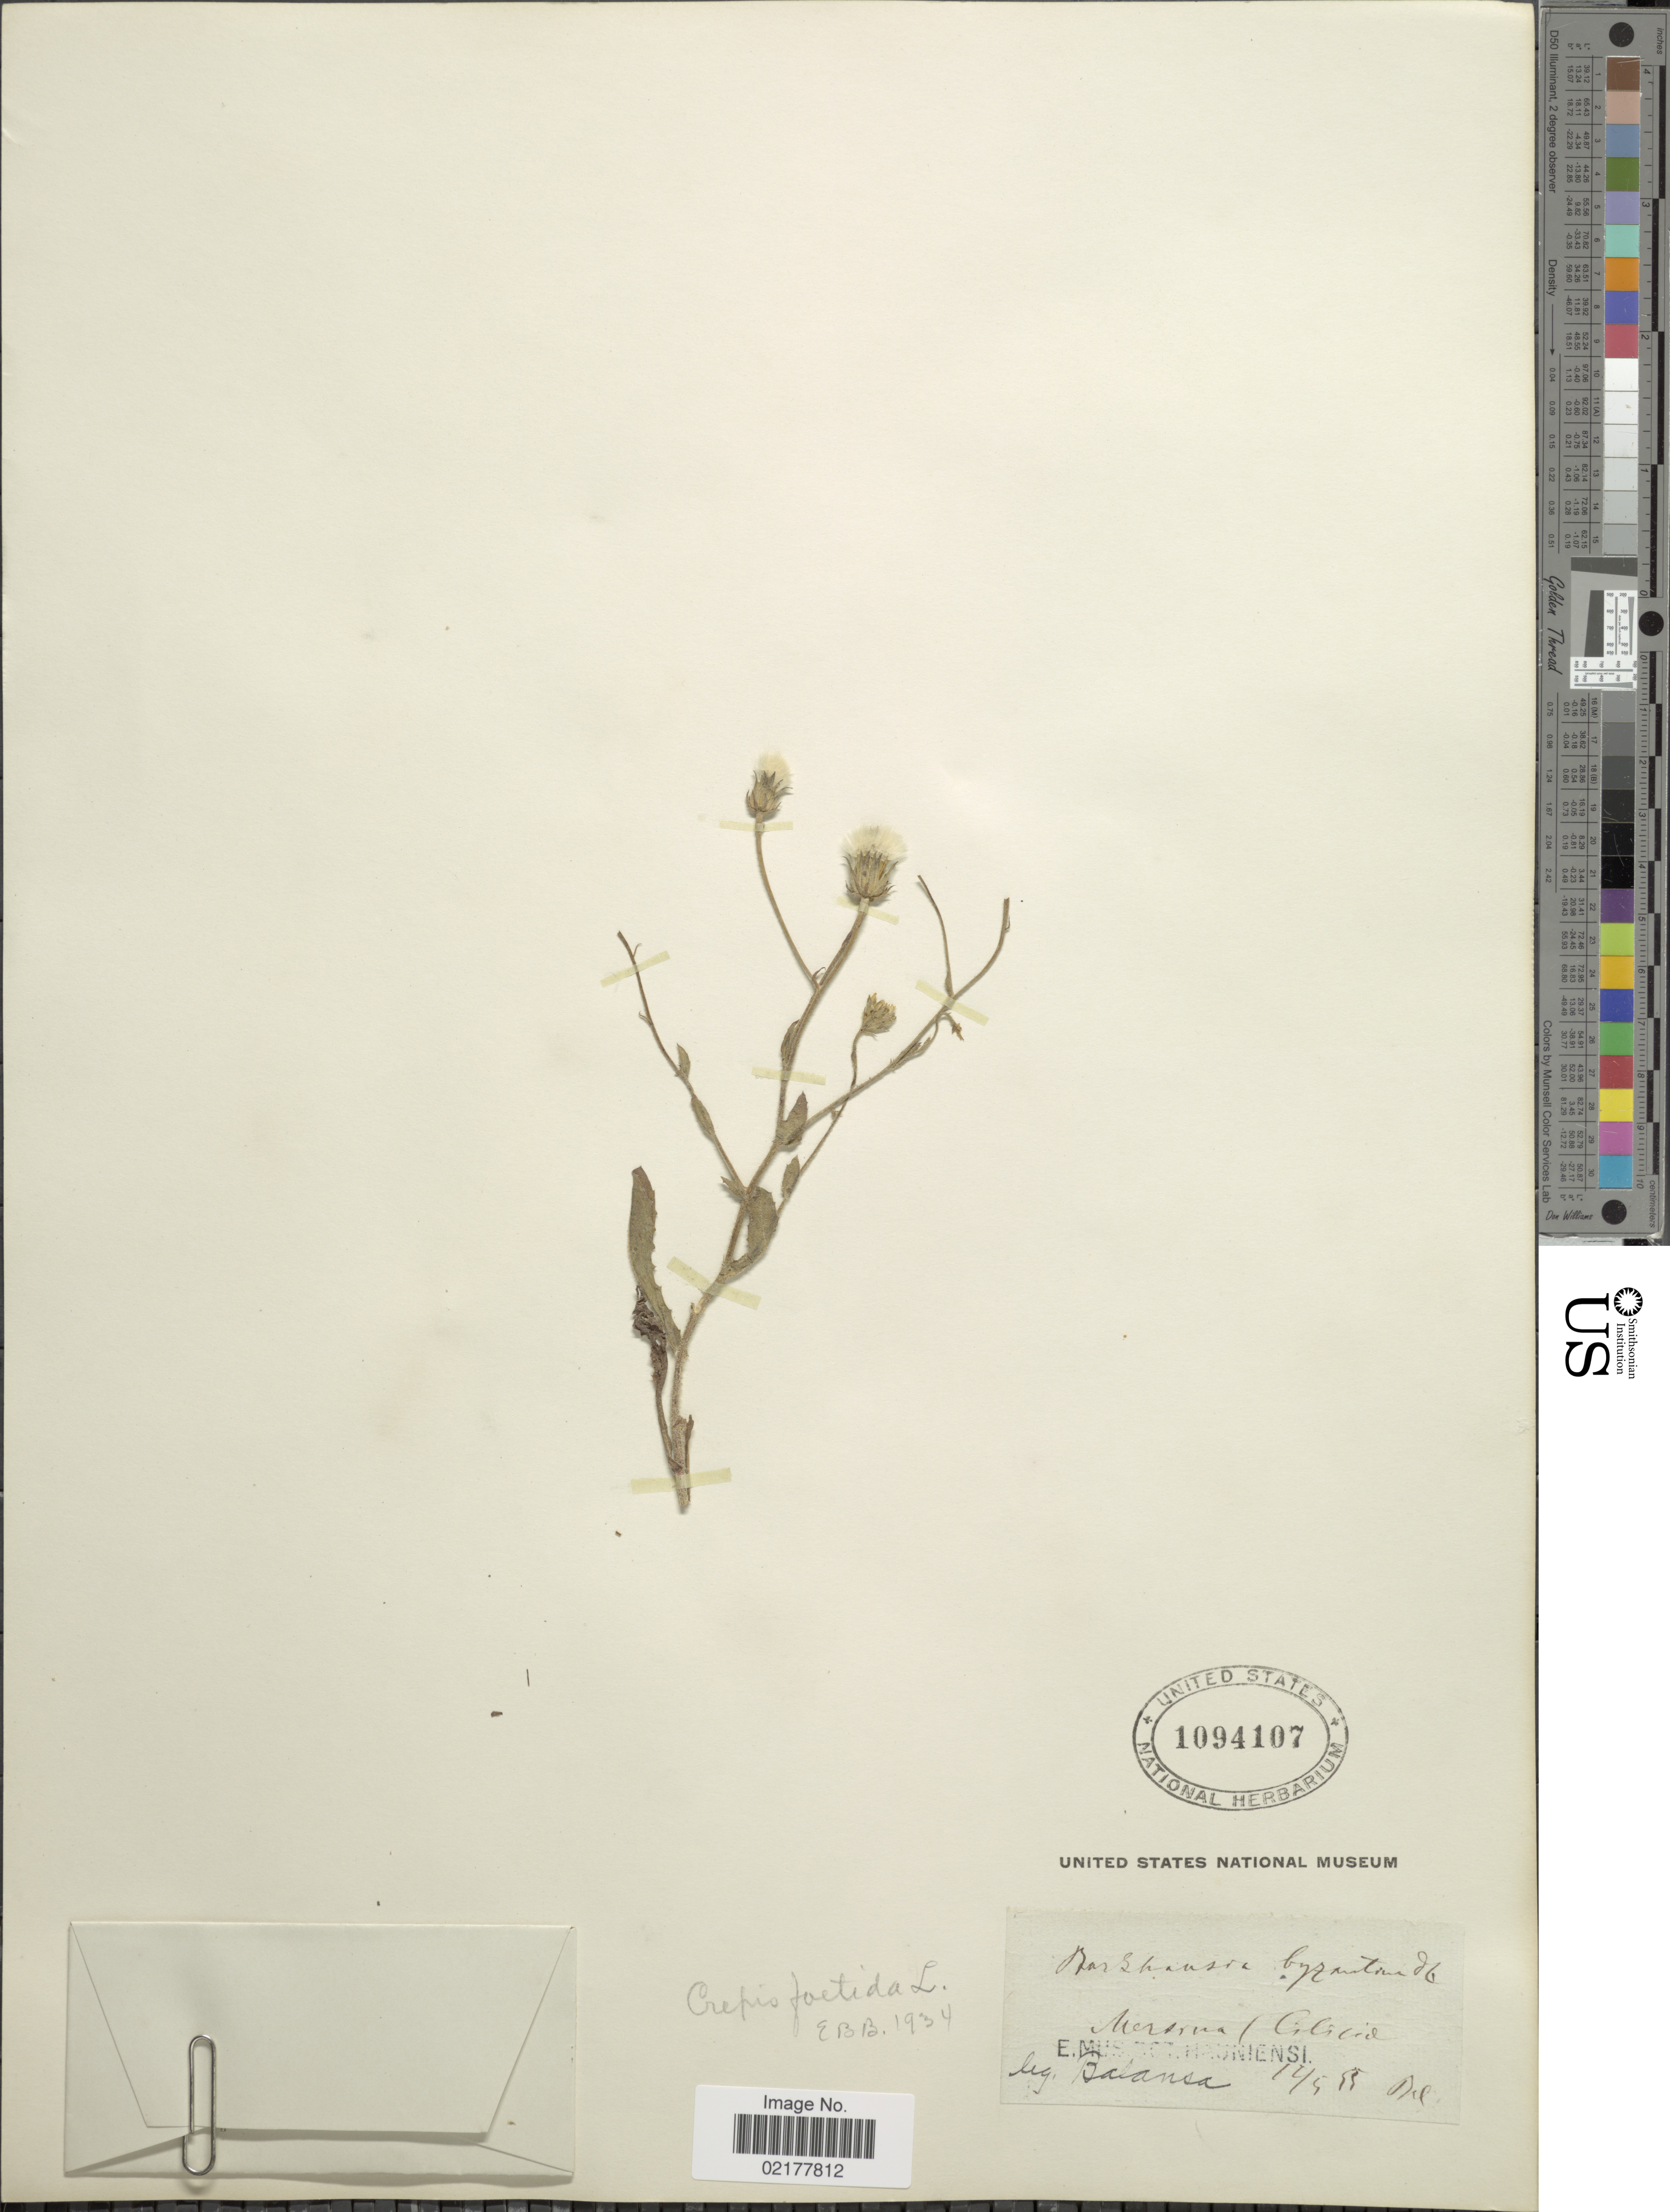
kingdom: Plantae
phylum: Tracheophyta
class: Magnoliopsida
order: Asterales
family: Asteraceae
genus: Crepis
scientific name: Crepis foetida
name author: L.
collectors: -. Balansa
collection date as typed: Transcribed d/m/y: 14/5/55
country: Turkey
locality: Mertuna (Cilicia) [interpreted]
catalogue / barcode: US 1094107